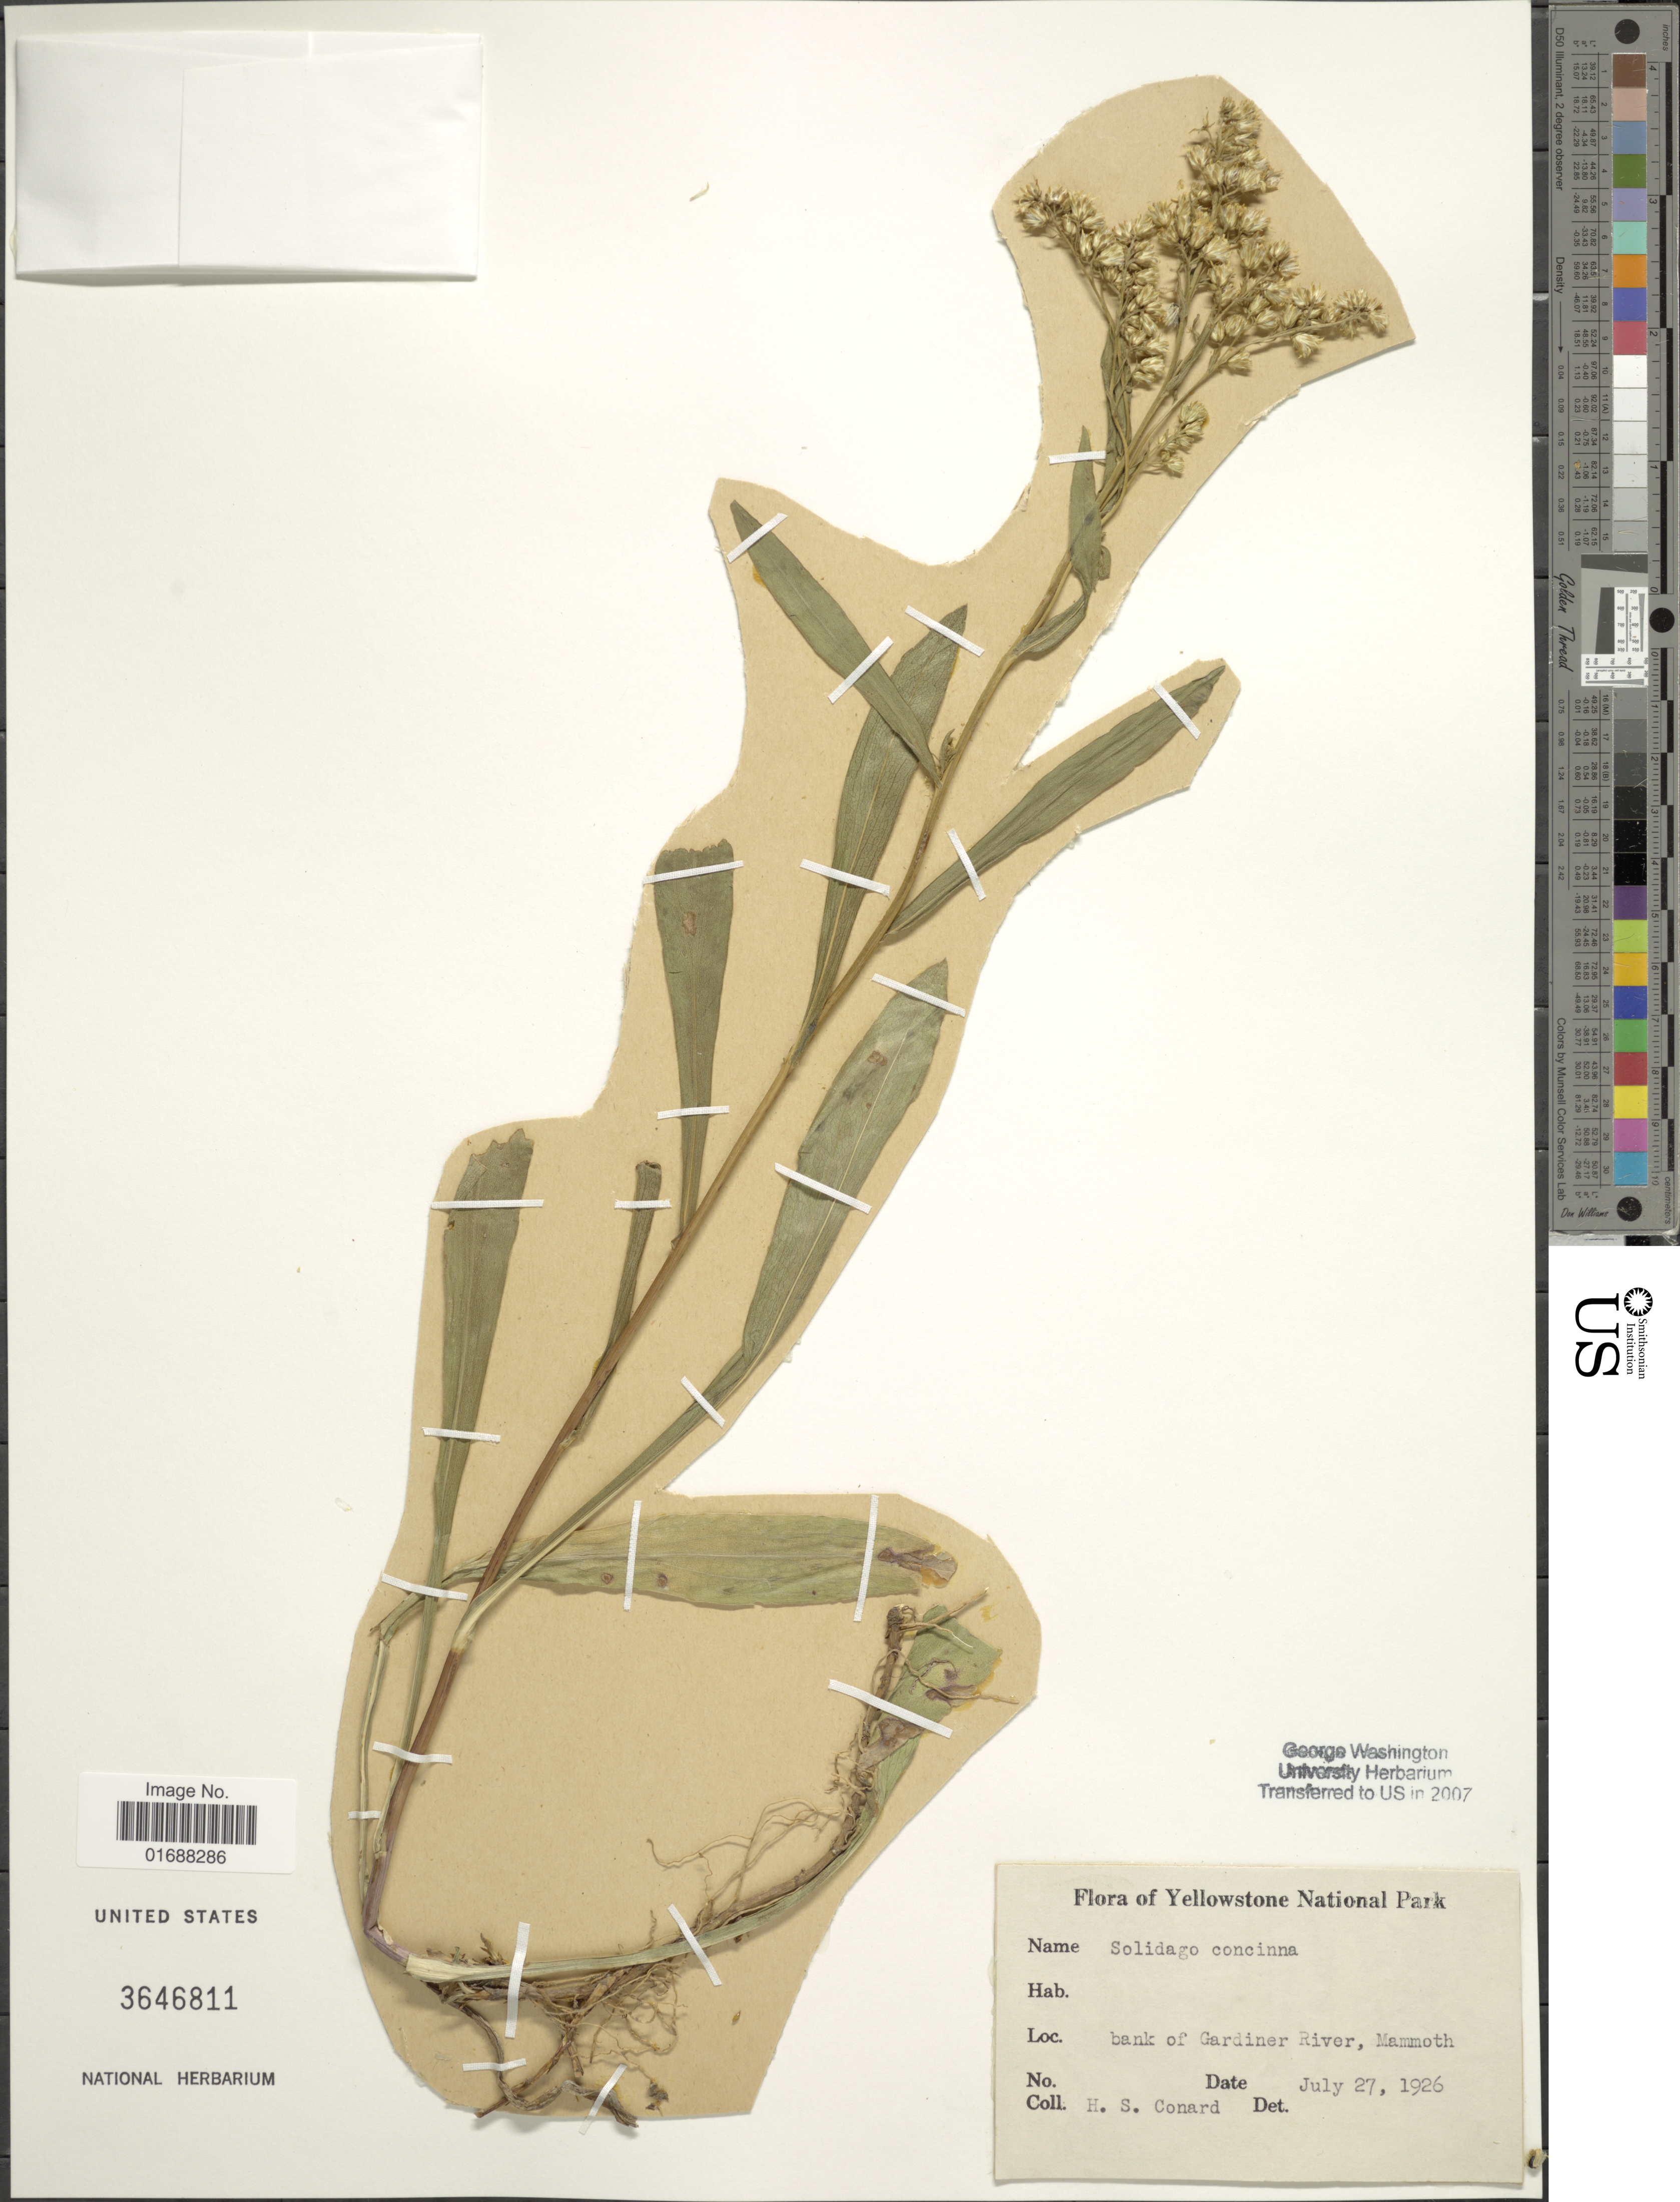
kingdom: Plantae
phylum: Tracheophyta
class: Magnoliopsida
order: Asterales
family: Asteraceae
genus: Solidago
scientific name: Solidago missouriensis var. missouriensis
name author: Nutt.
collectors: H. S. Conard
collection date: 1926-07-27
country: United States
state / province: Wyoming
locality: Yellowstone National Park. Bank of Gardiner River, Mammoth.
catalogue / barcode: US 3646811